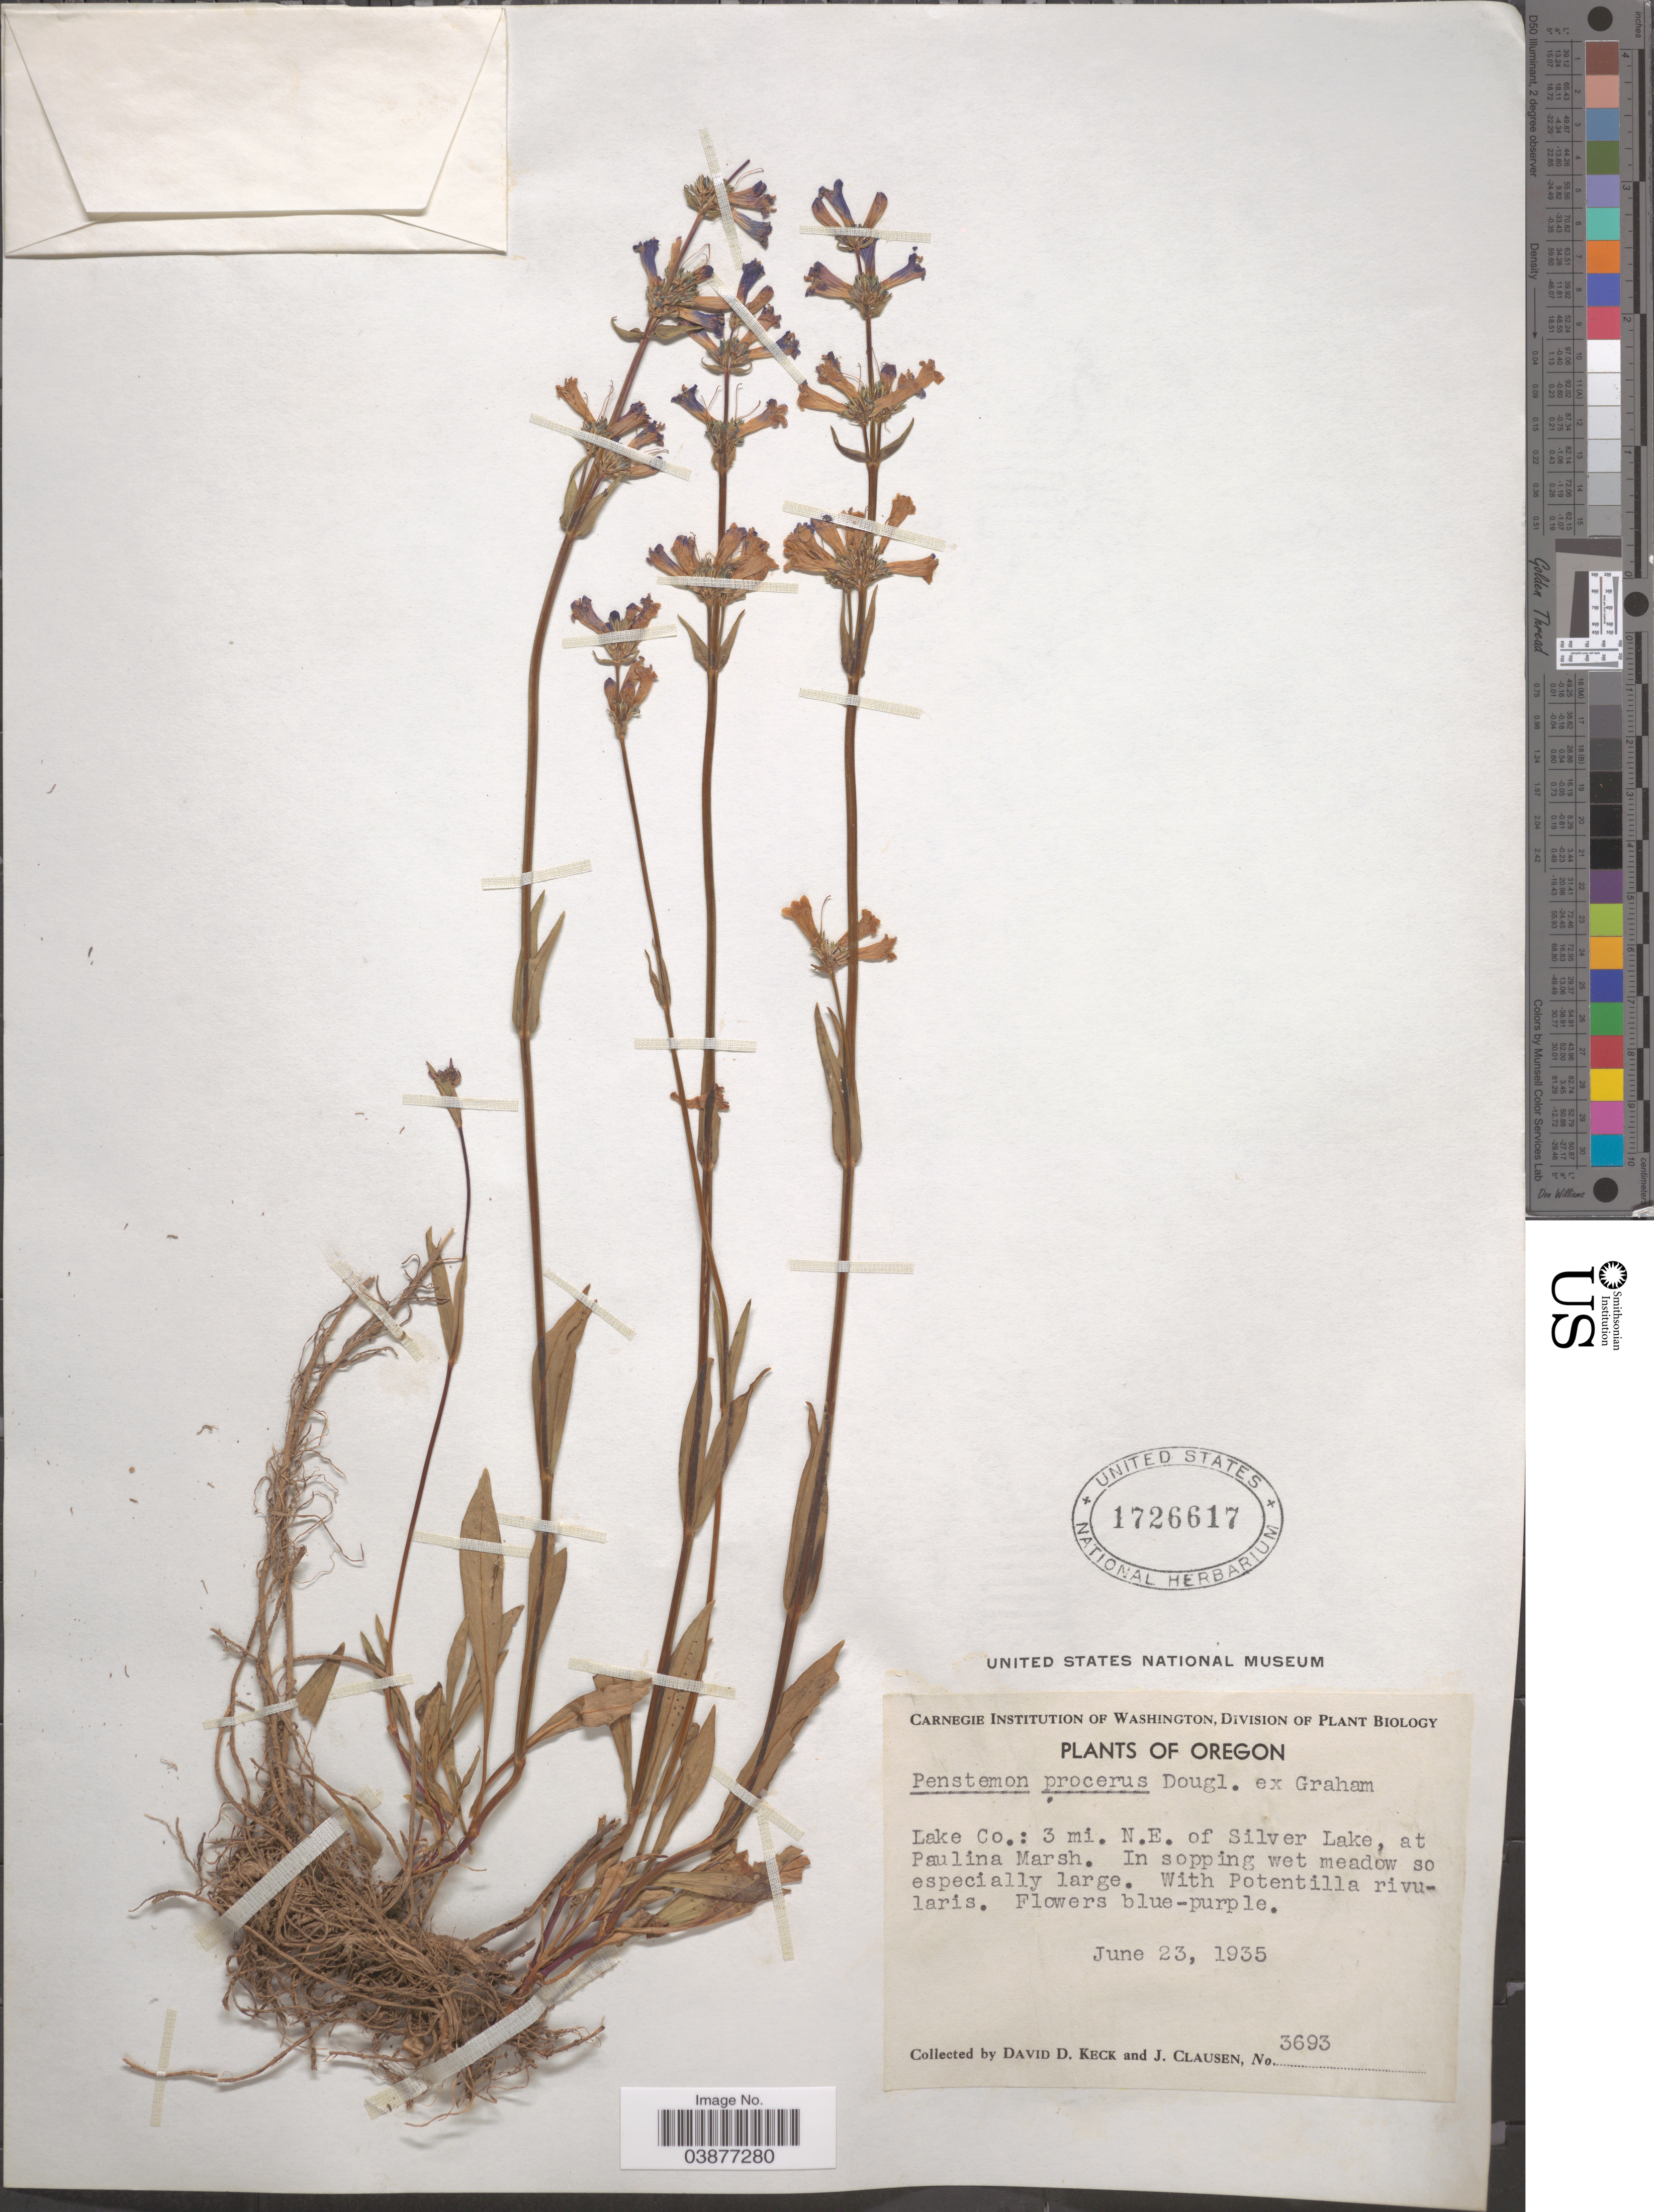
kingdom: Plantae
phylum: Tracheophyta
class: Magnoliopsida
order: Lamiales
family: Plantaginaceae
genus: Penstemon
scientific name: Penstemon procerus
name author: Douglas ex Graham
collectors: D. D. Keck & J. Clausen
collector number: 3693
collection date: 1935-06-23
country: United States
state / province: Oregon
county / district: Lake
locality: Lake Co.: 3 mi. N.E. of Silver Lake, at Paulina Marsh.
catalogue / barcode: US 1726617